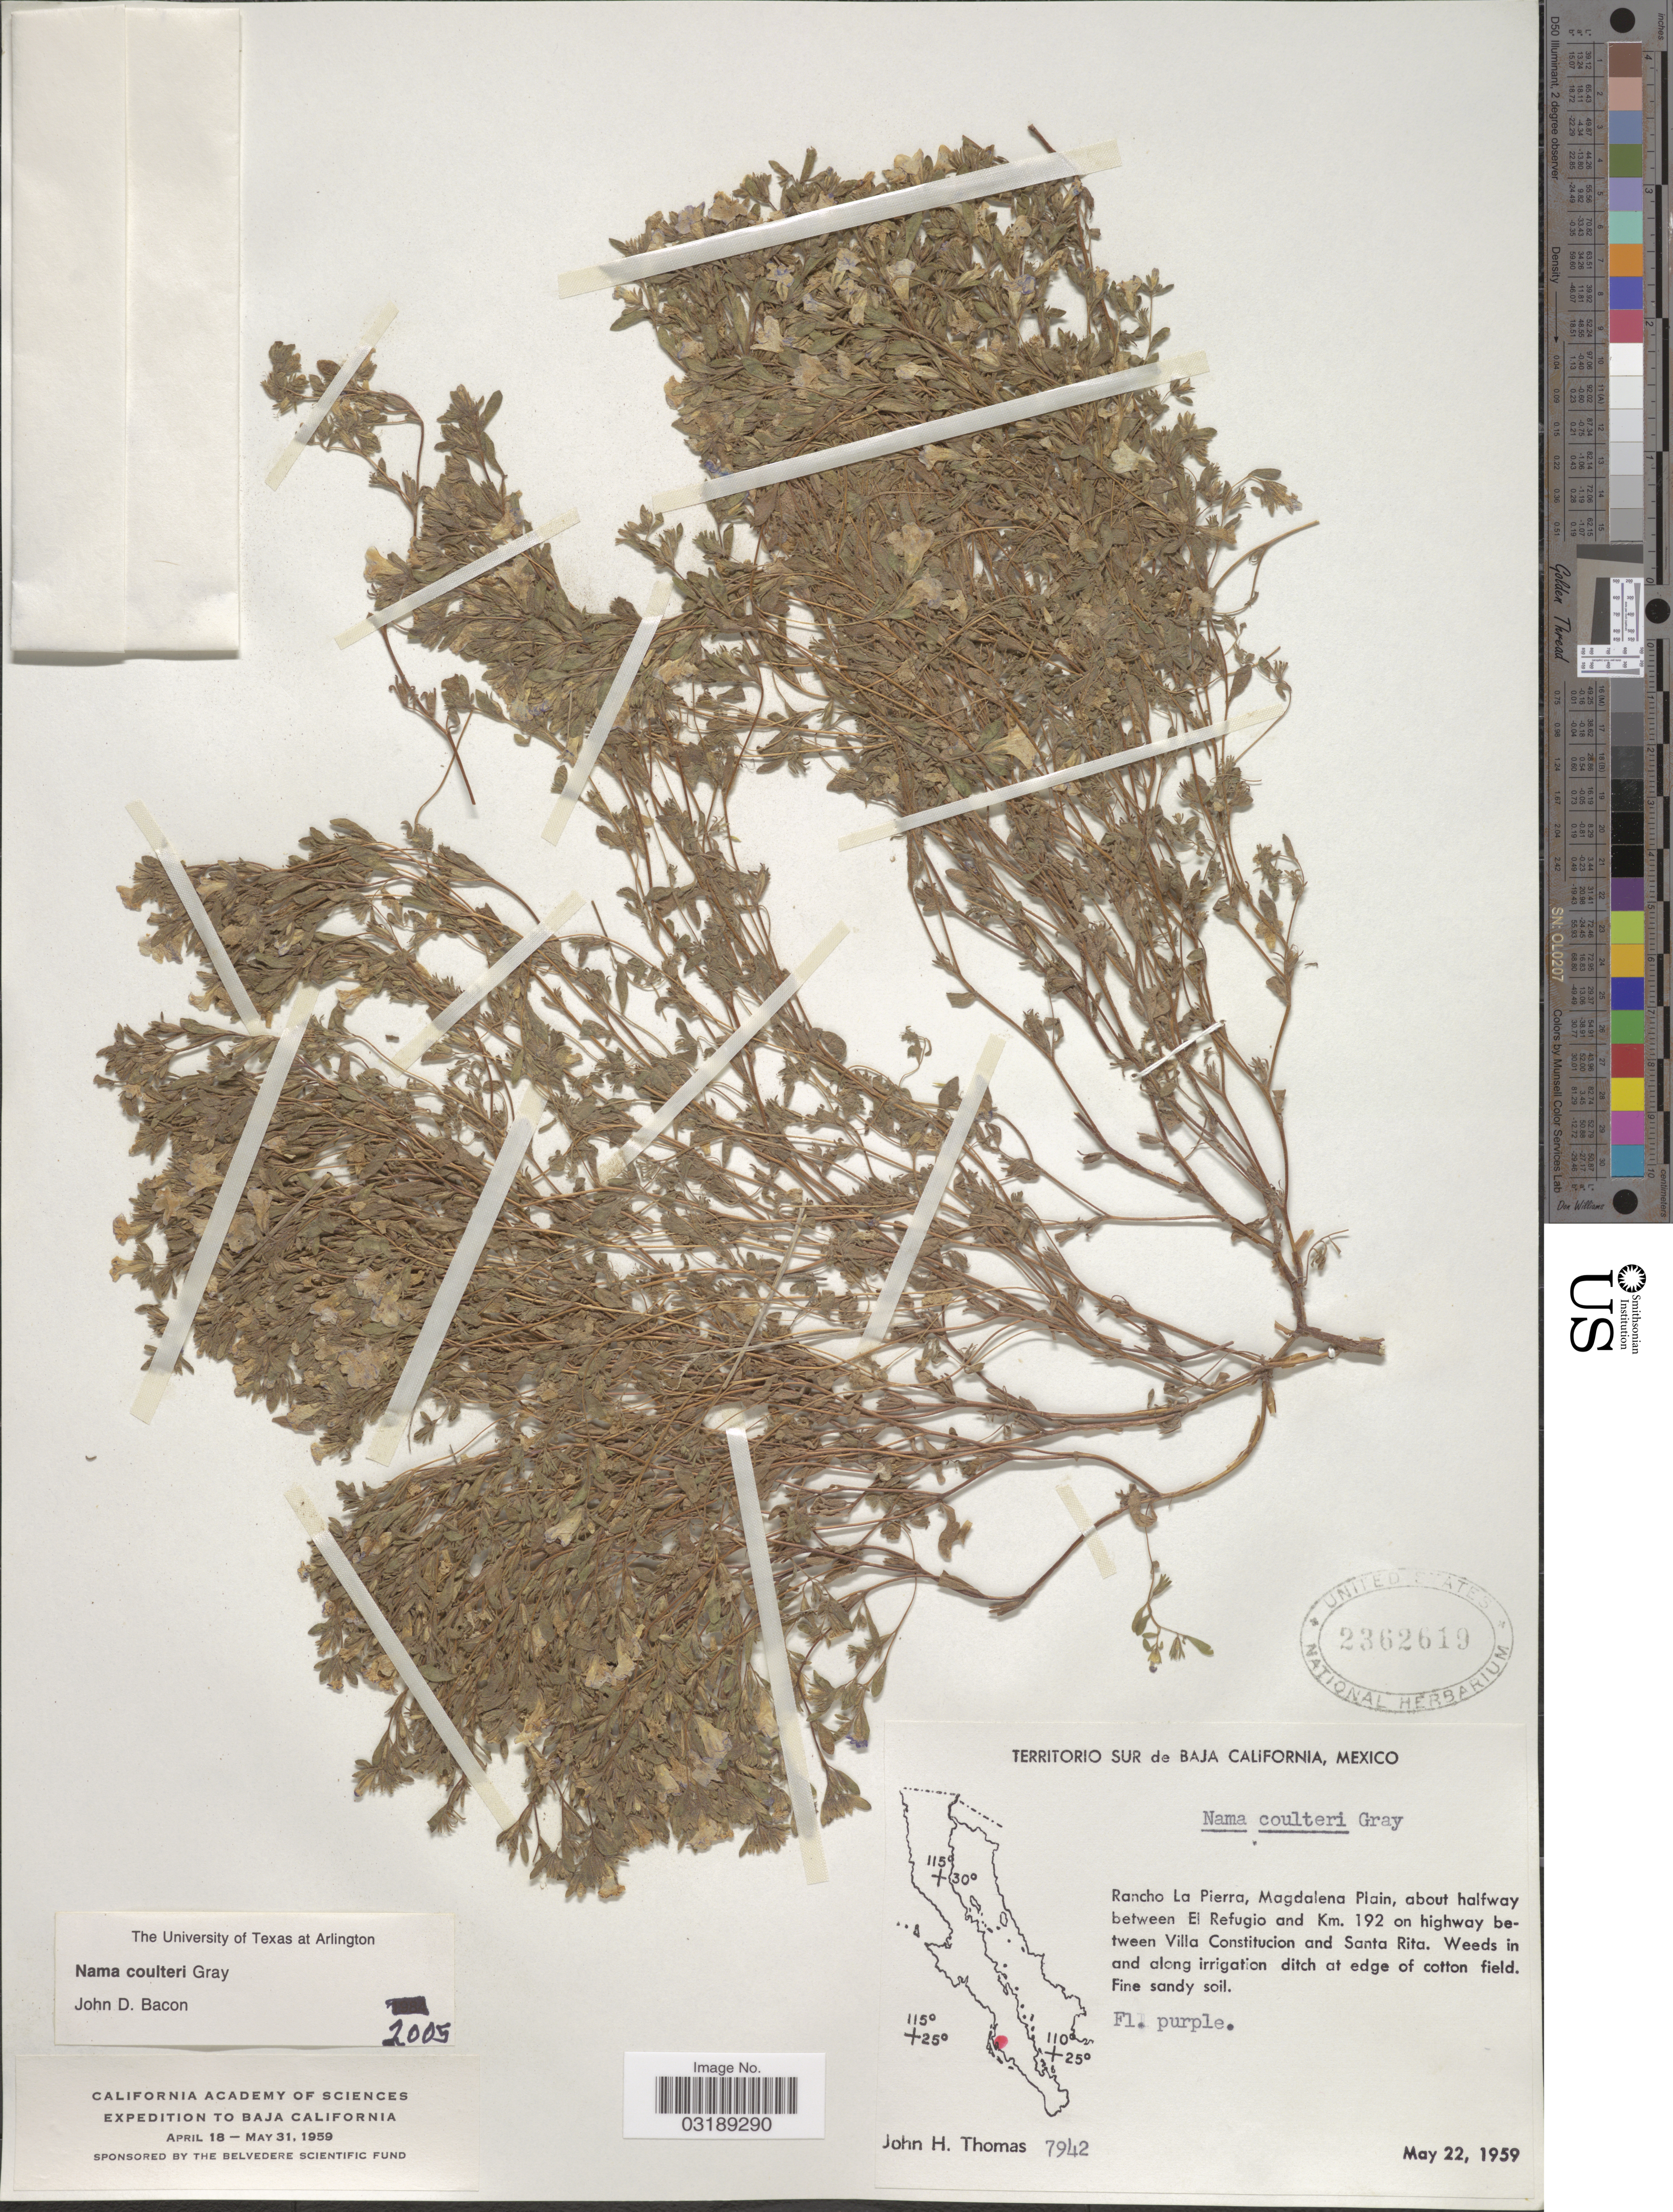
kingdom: Plantae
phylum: Tracheophyta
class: Magnoliopsida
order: Boraginales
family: Namaceae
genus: Nama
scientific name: Nama coulteri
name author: A. Gray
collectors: J. H. Thomas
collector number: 7942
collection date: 1959-05-22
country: Mexico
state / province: Baja California Sur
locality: Territorio Sur de Baja California, Rancho La Pierra, Magdalena Plain, about halfway between El Refugio and Km. 192 on highway between Villa Constitucion and Santa Rita.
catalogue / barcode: US 2362619